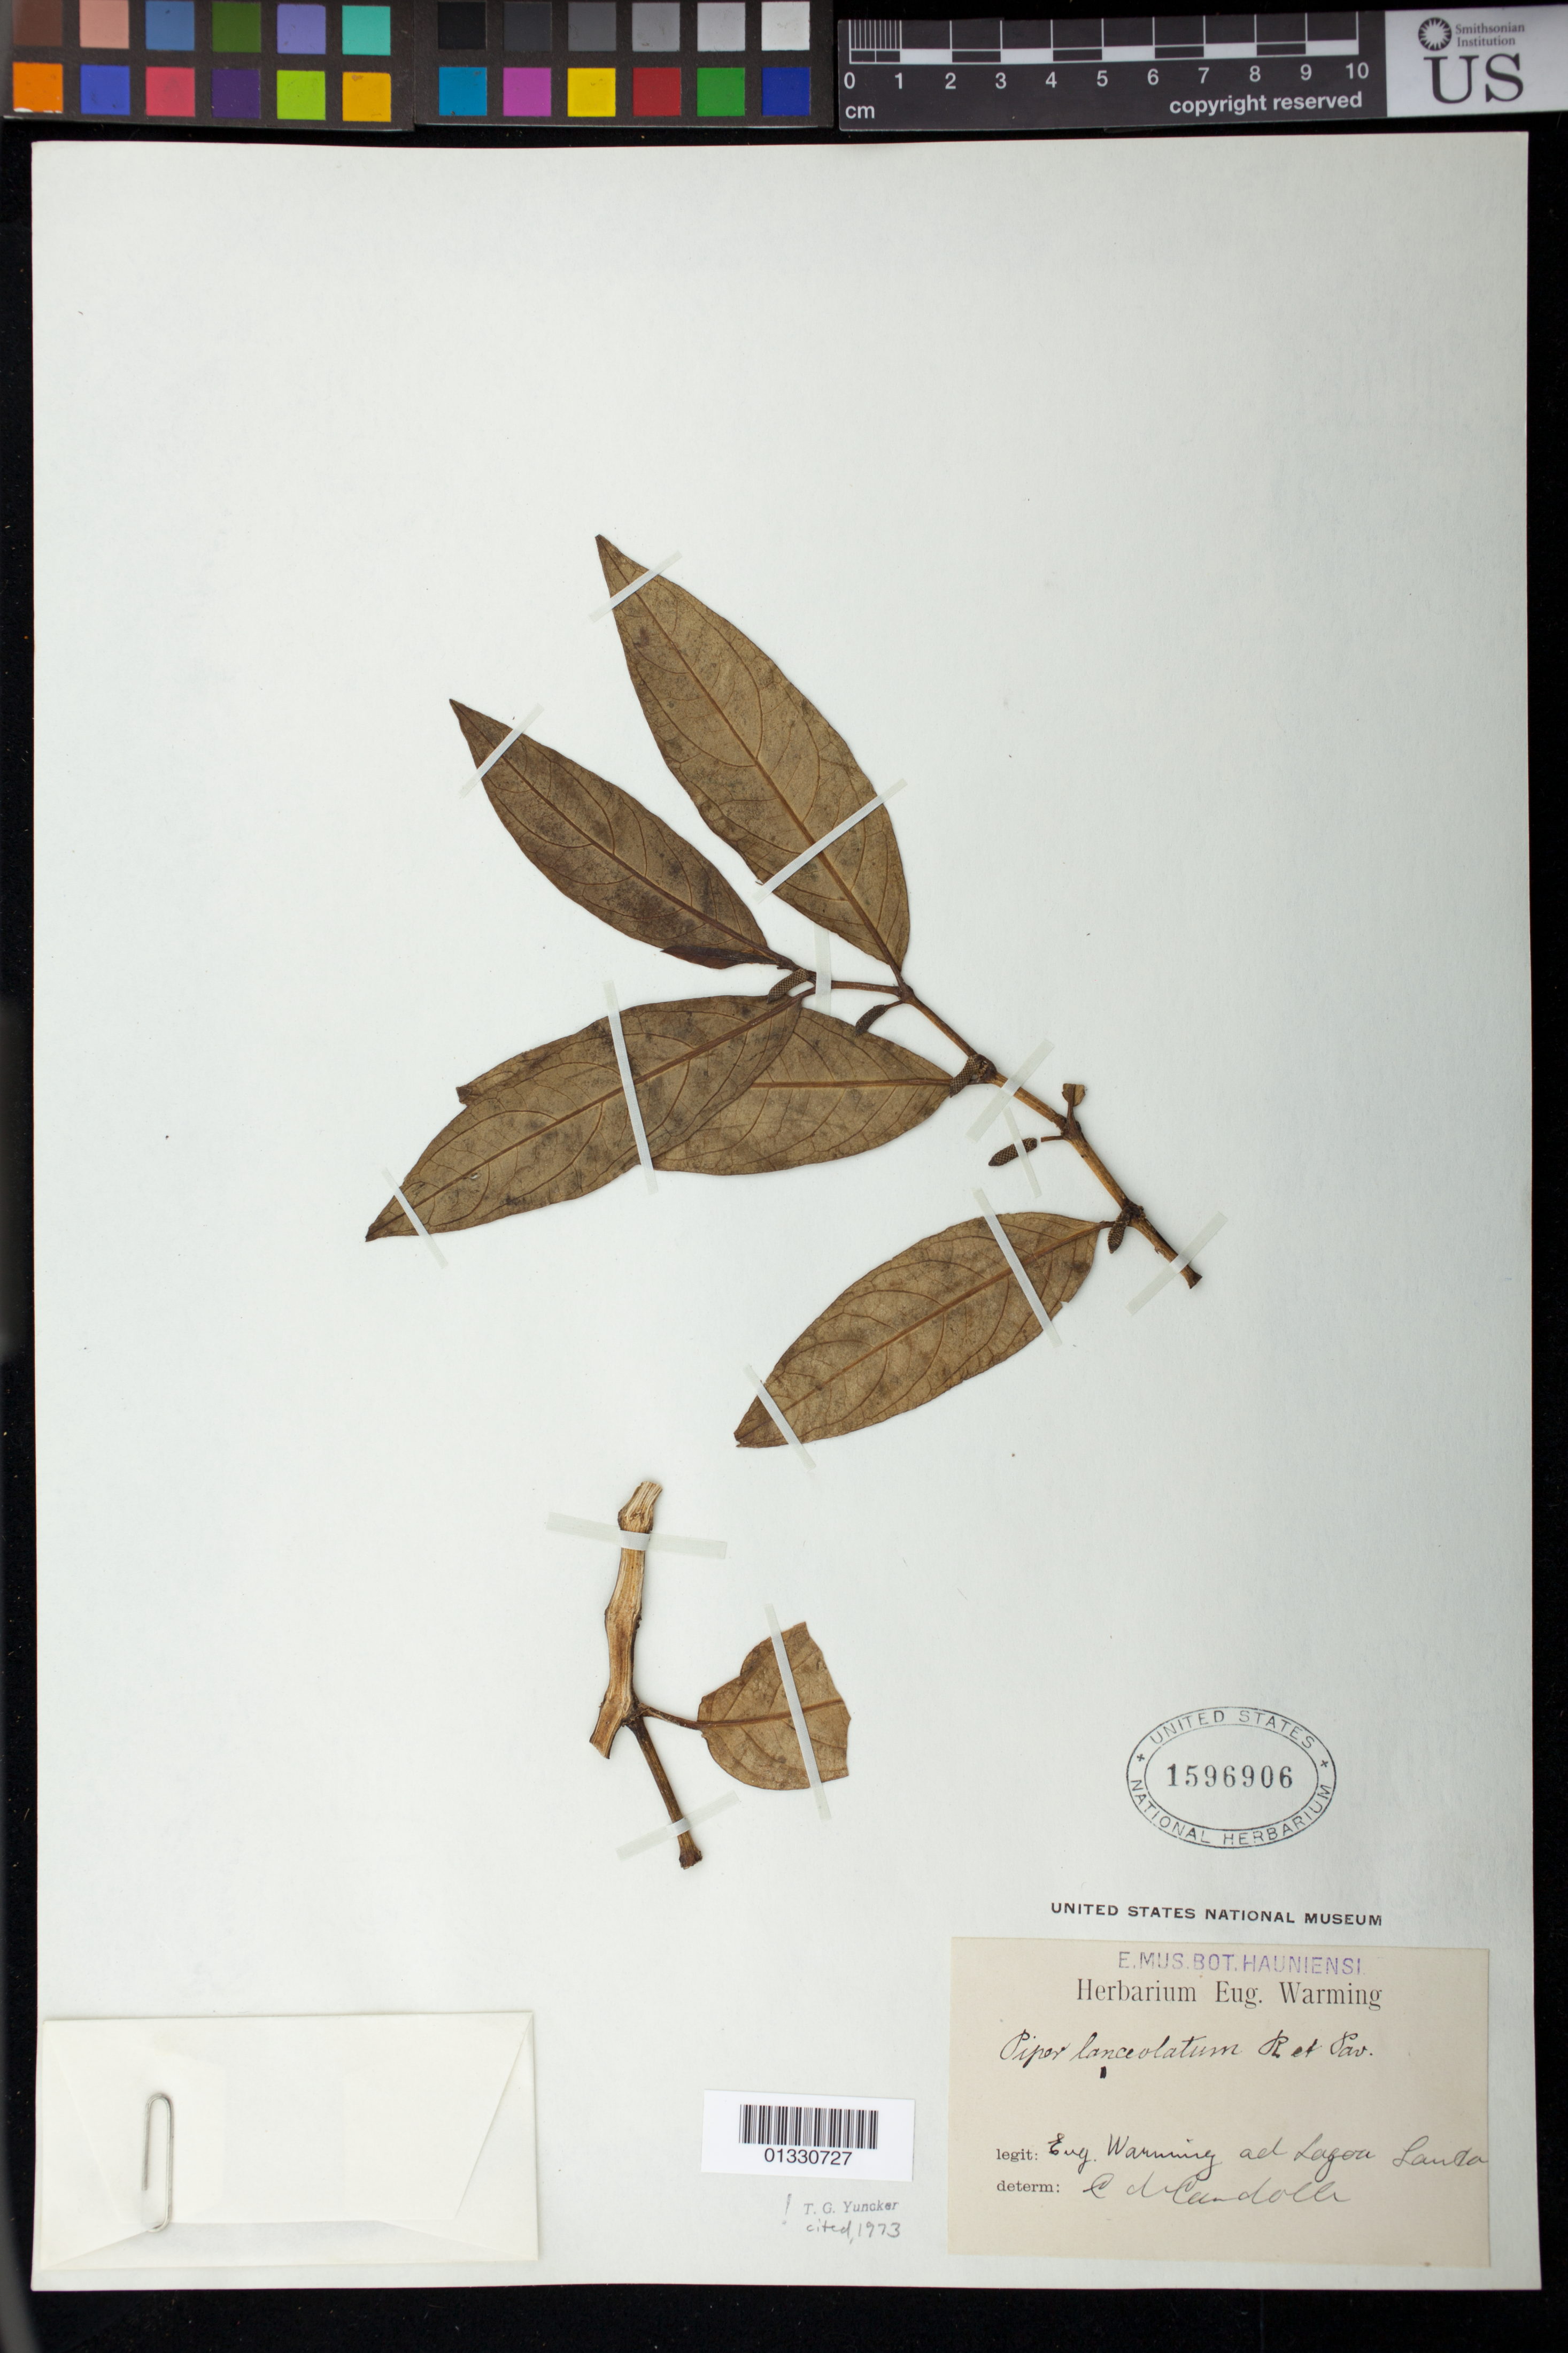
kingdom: Plantae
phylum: Tracheophyta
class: Magnoliopsida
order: Piperales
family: Piperaceae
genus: Piper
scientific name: Piper lanceolatum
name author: Ruiz & Pav.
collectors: E. Warming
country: Brazil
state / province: Minas Gerais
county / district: Lagoa Santa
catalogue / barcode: US 1596906